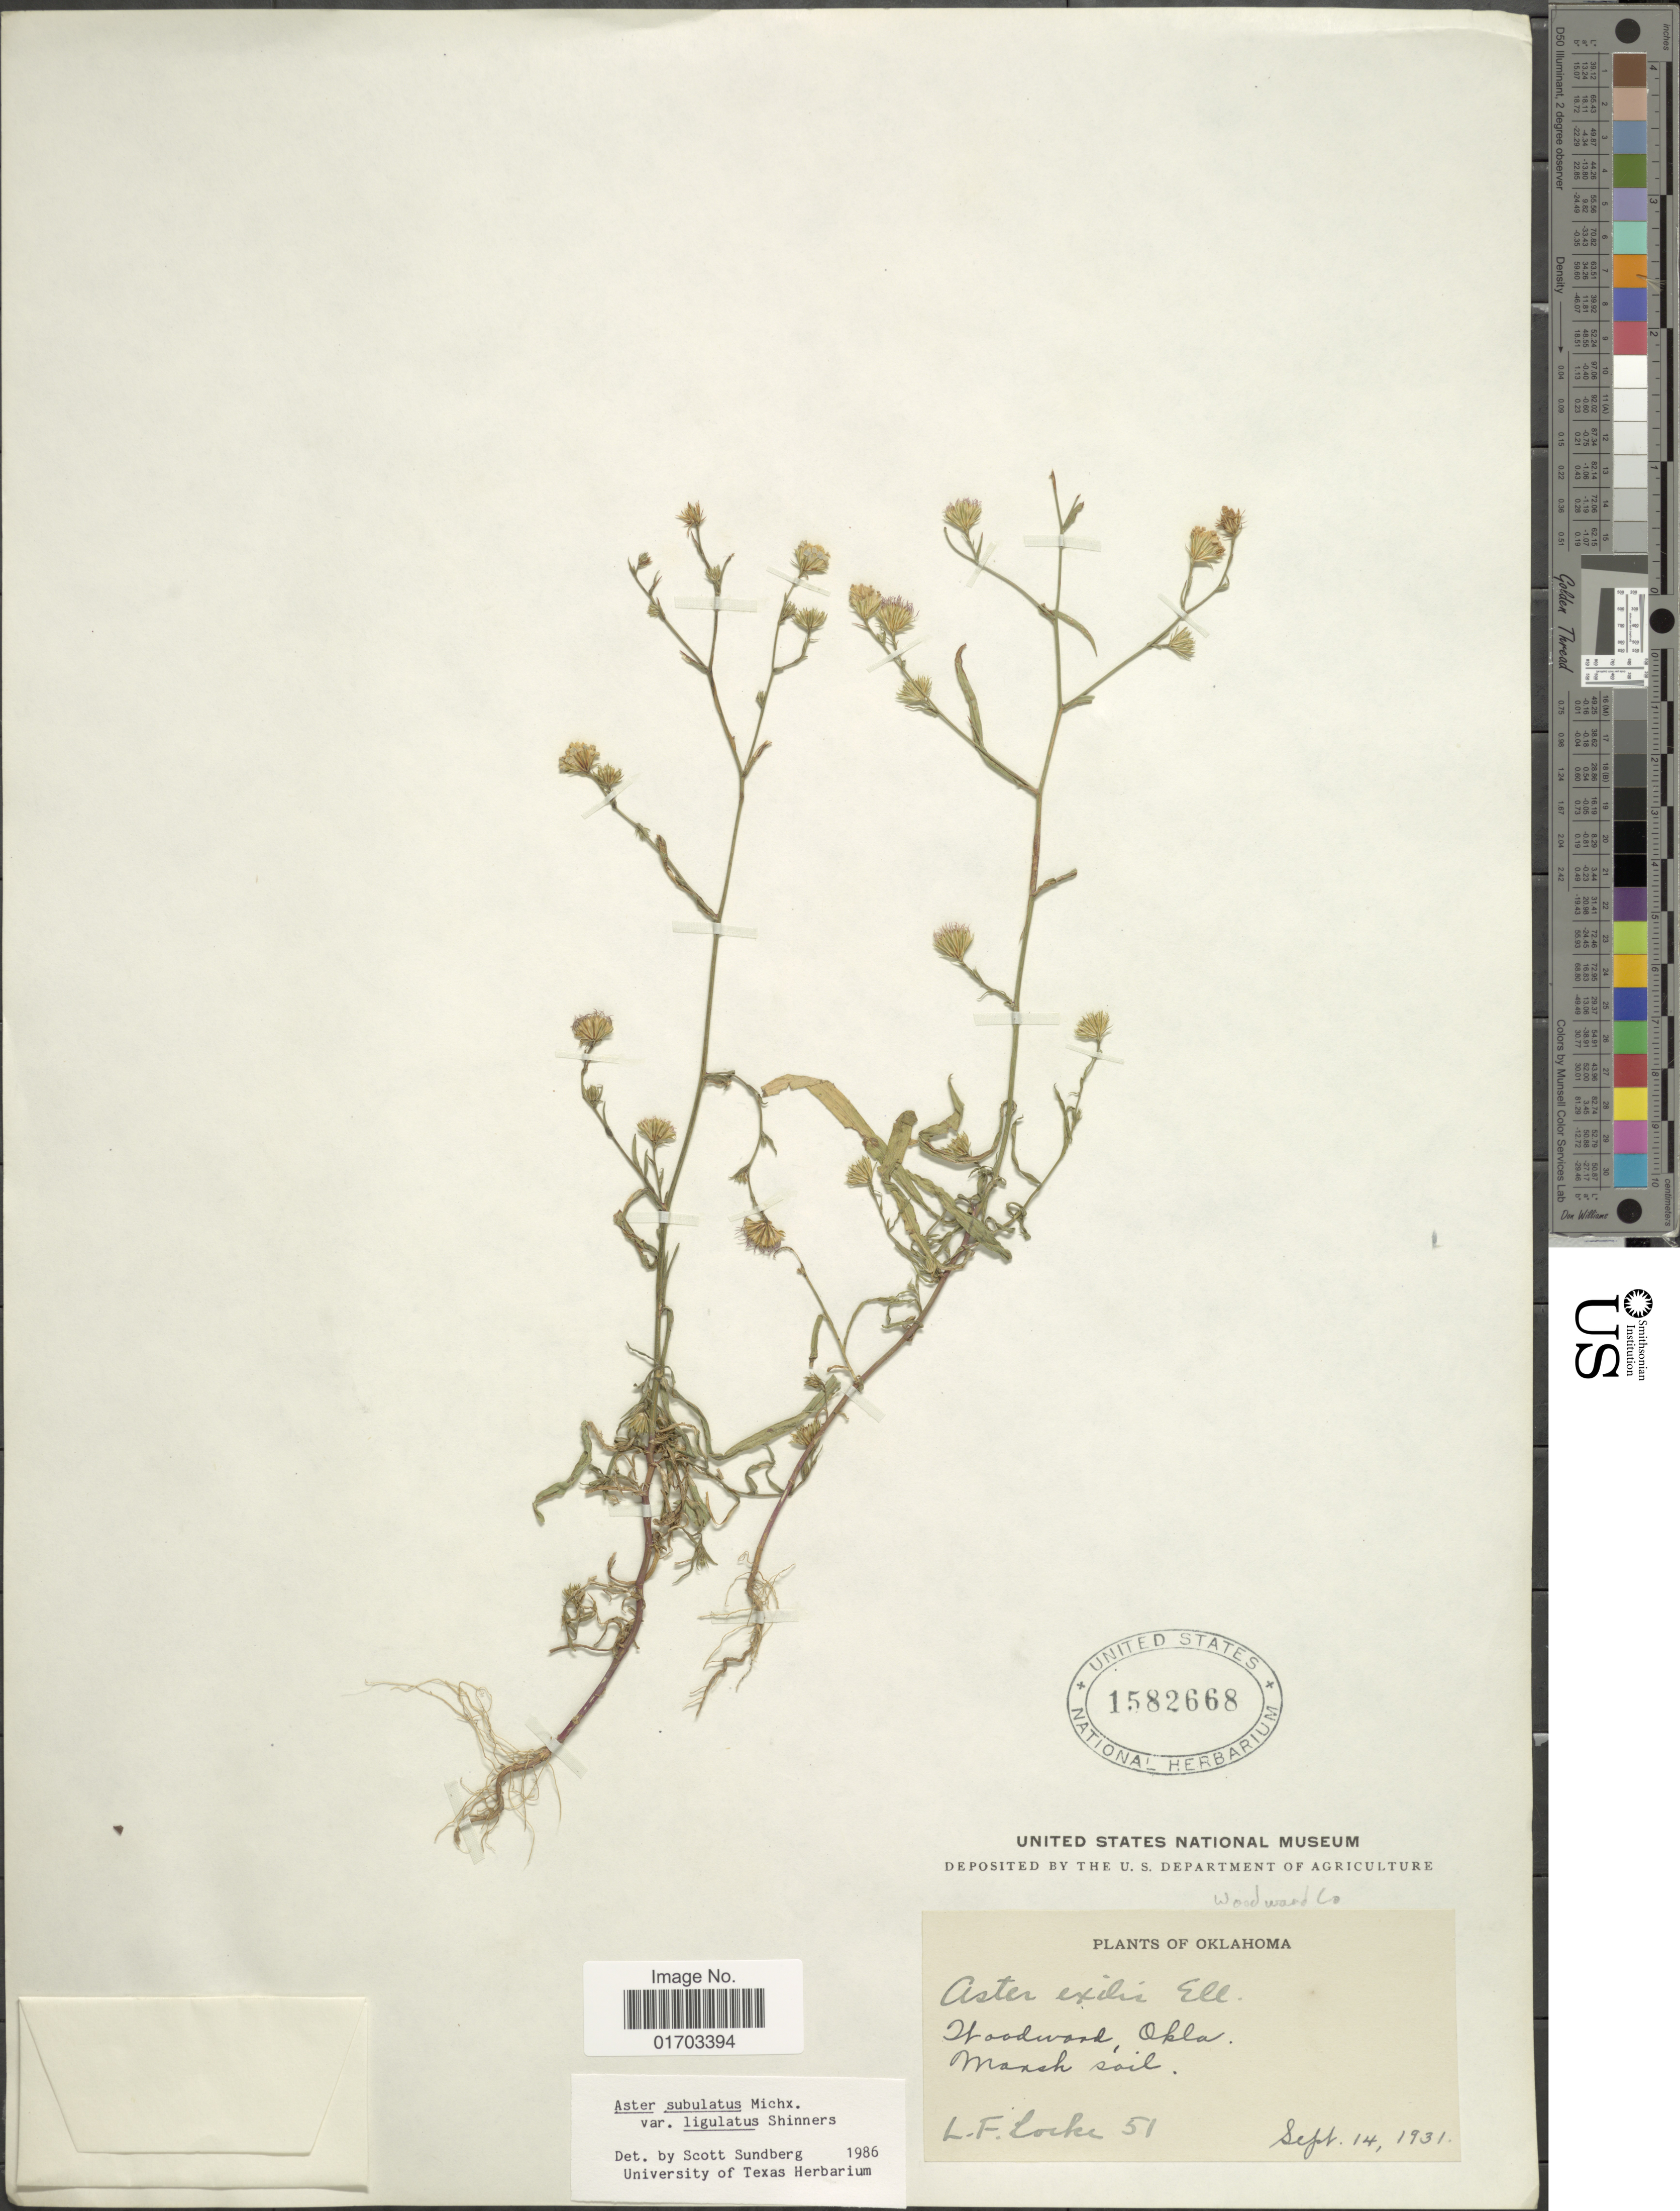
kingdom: Plantae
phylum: Tracheophyta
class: Magnoliopsida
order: Asterales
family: Asteraceae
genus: Symphyotrichum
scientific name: Symphyotrichum subulatum var. ligulatum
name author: (Shinners) S.D. Sundb.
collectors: L. Locke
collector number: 51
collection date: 1931-09-14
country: United States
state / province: Oklahoma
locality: Woodward, marsh soil.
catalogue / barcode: US 1582668